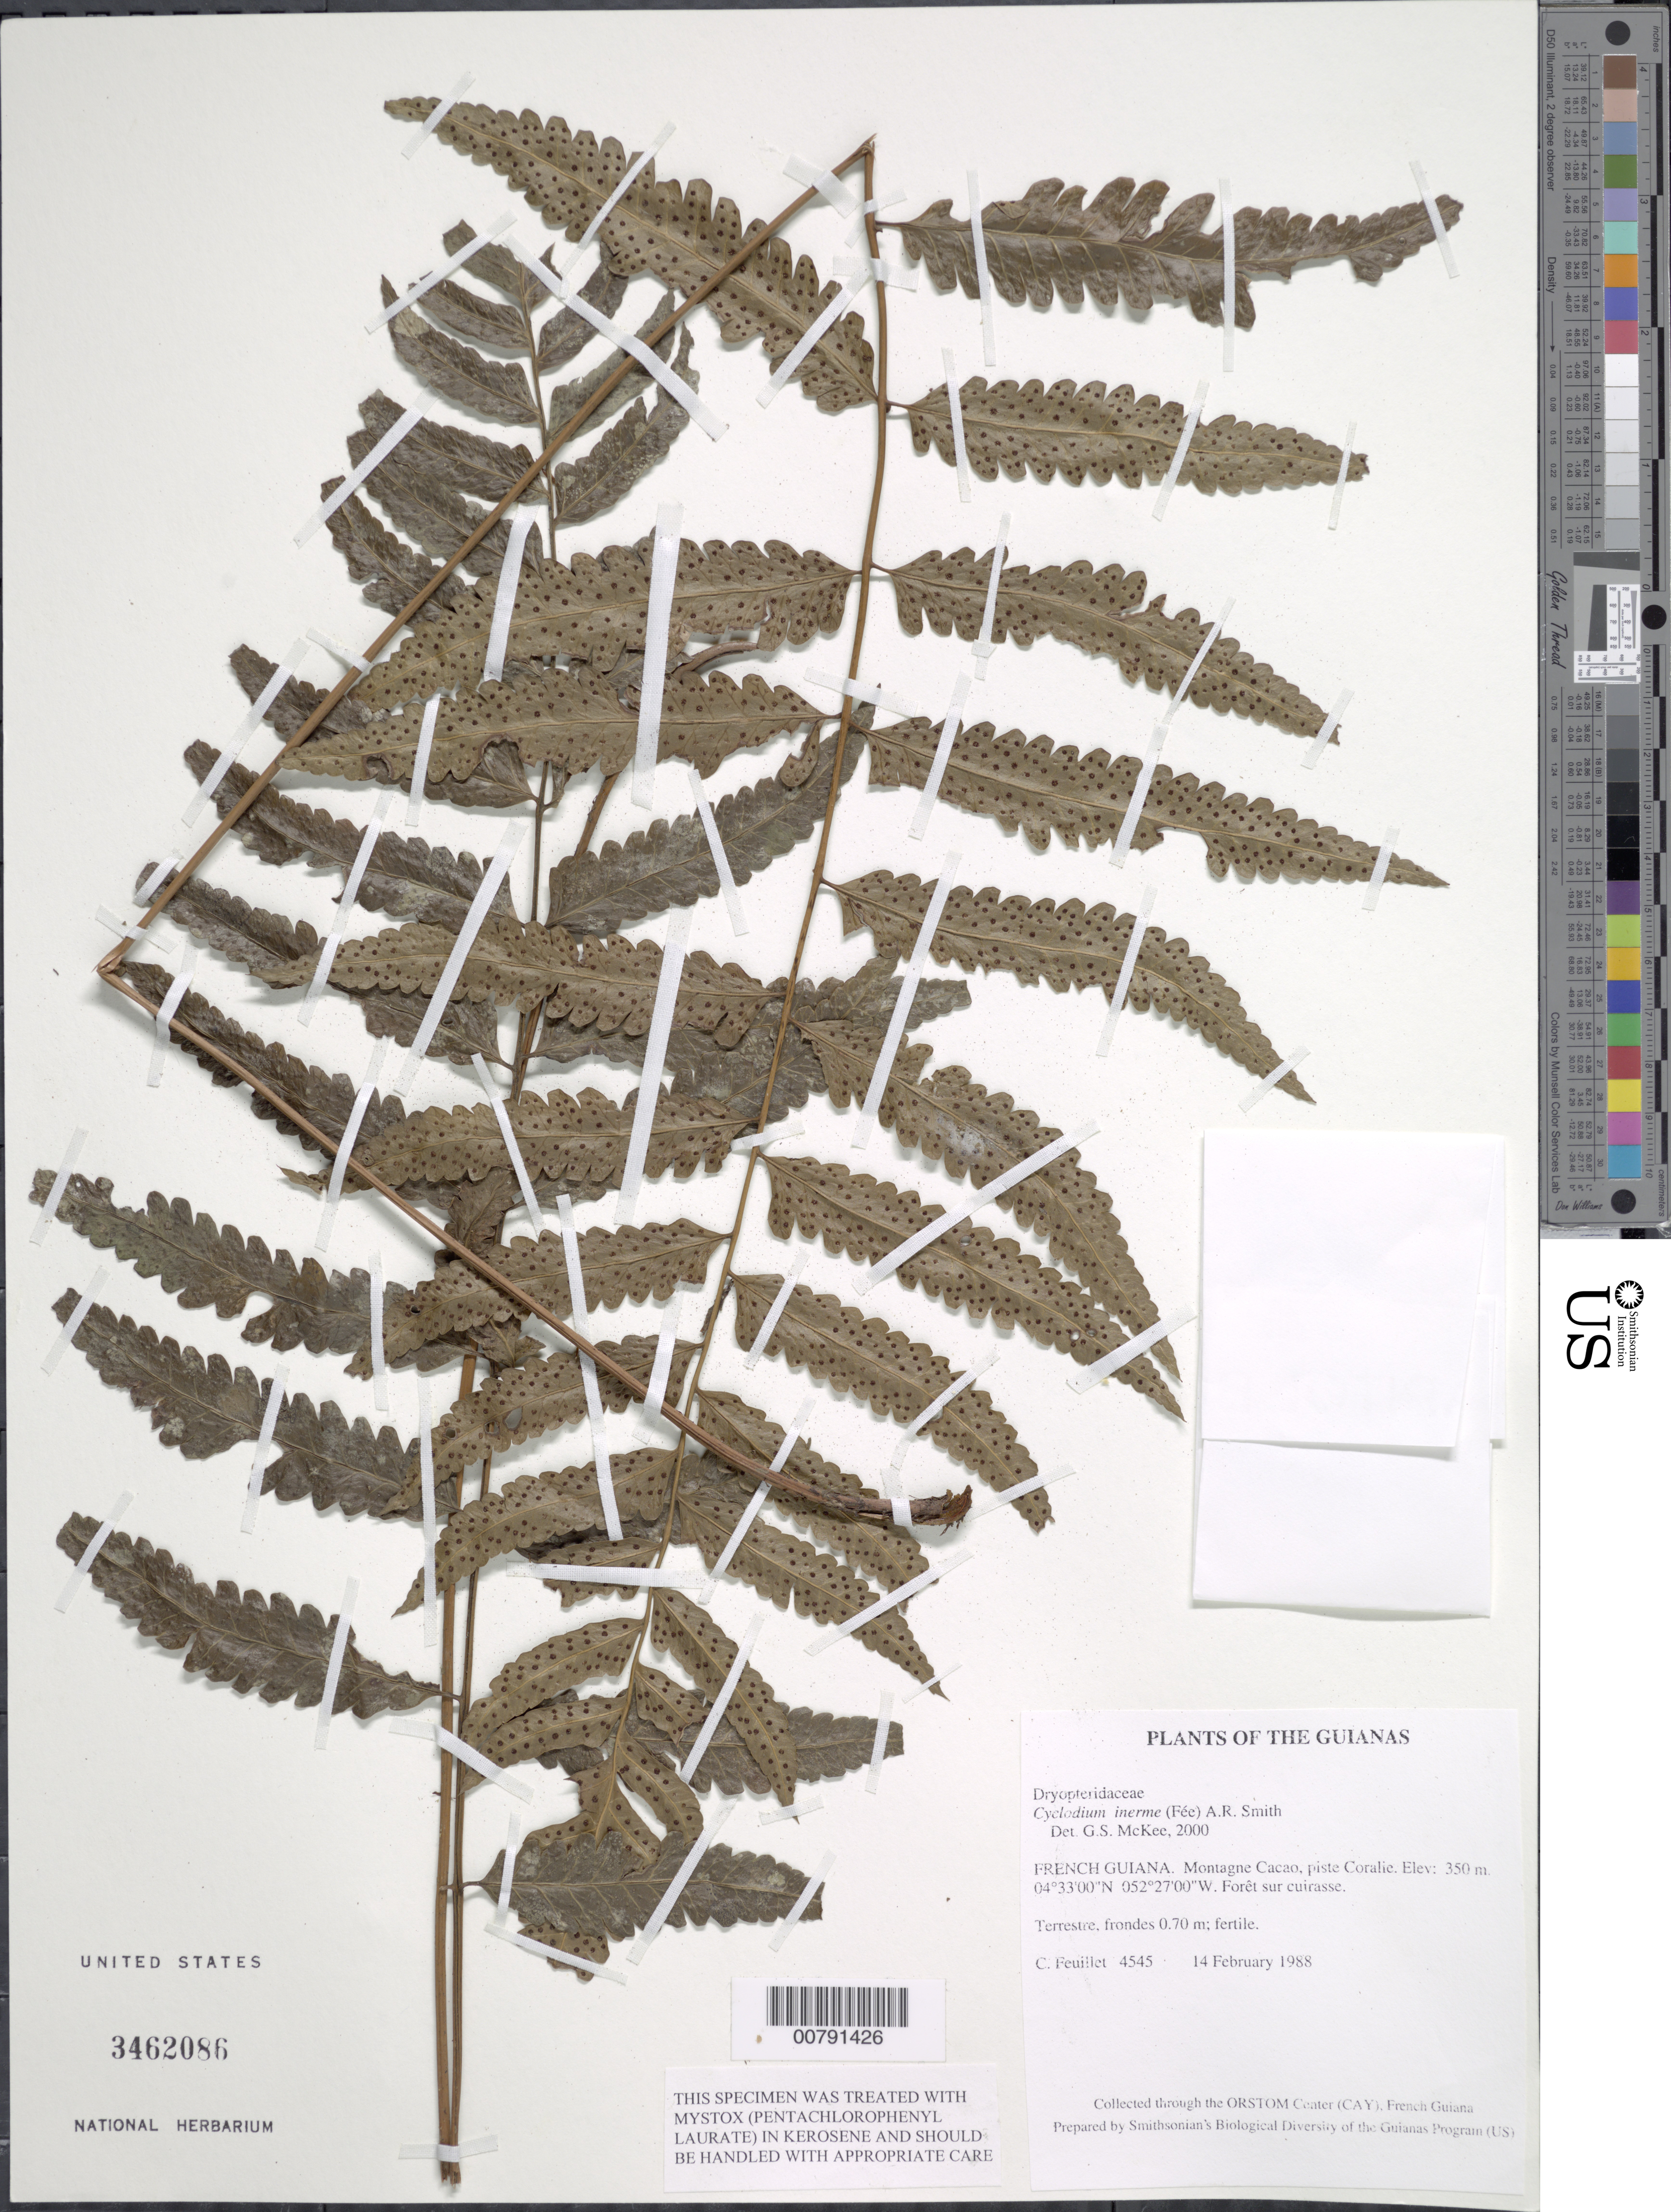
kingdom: Plantae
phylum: Tracheophyta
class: Polypodiopsida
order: Polypodiales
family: Dryopteridaceae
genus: Cyclodium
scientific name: Cyclodium inerme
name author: (Fée) A.R. Sm.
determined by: McKee, G. S., (US), NMNH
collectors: C. Feuillet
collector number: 4545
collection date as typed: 14 Feb 1988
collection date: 1988-02-14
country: French Guiana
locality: Montagne Cacao, piste Coralie - Bassin de la Comté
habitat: Forêt sur cuirasse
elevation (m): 350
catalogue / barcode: US 3462086